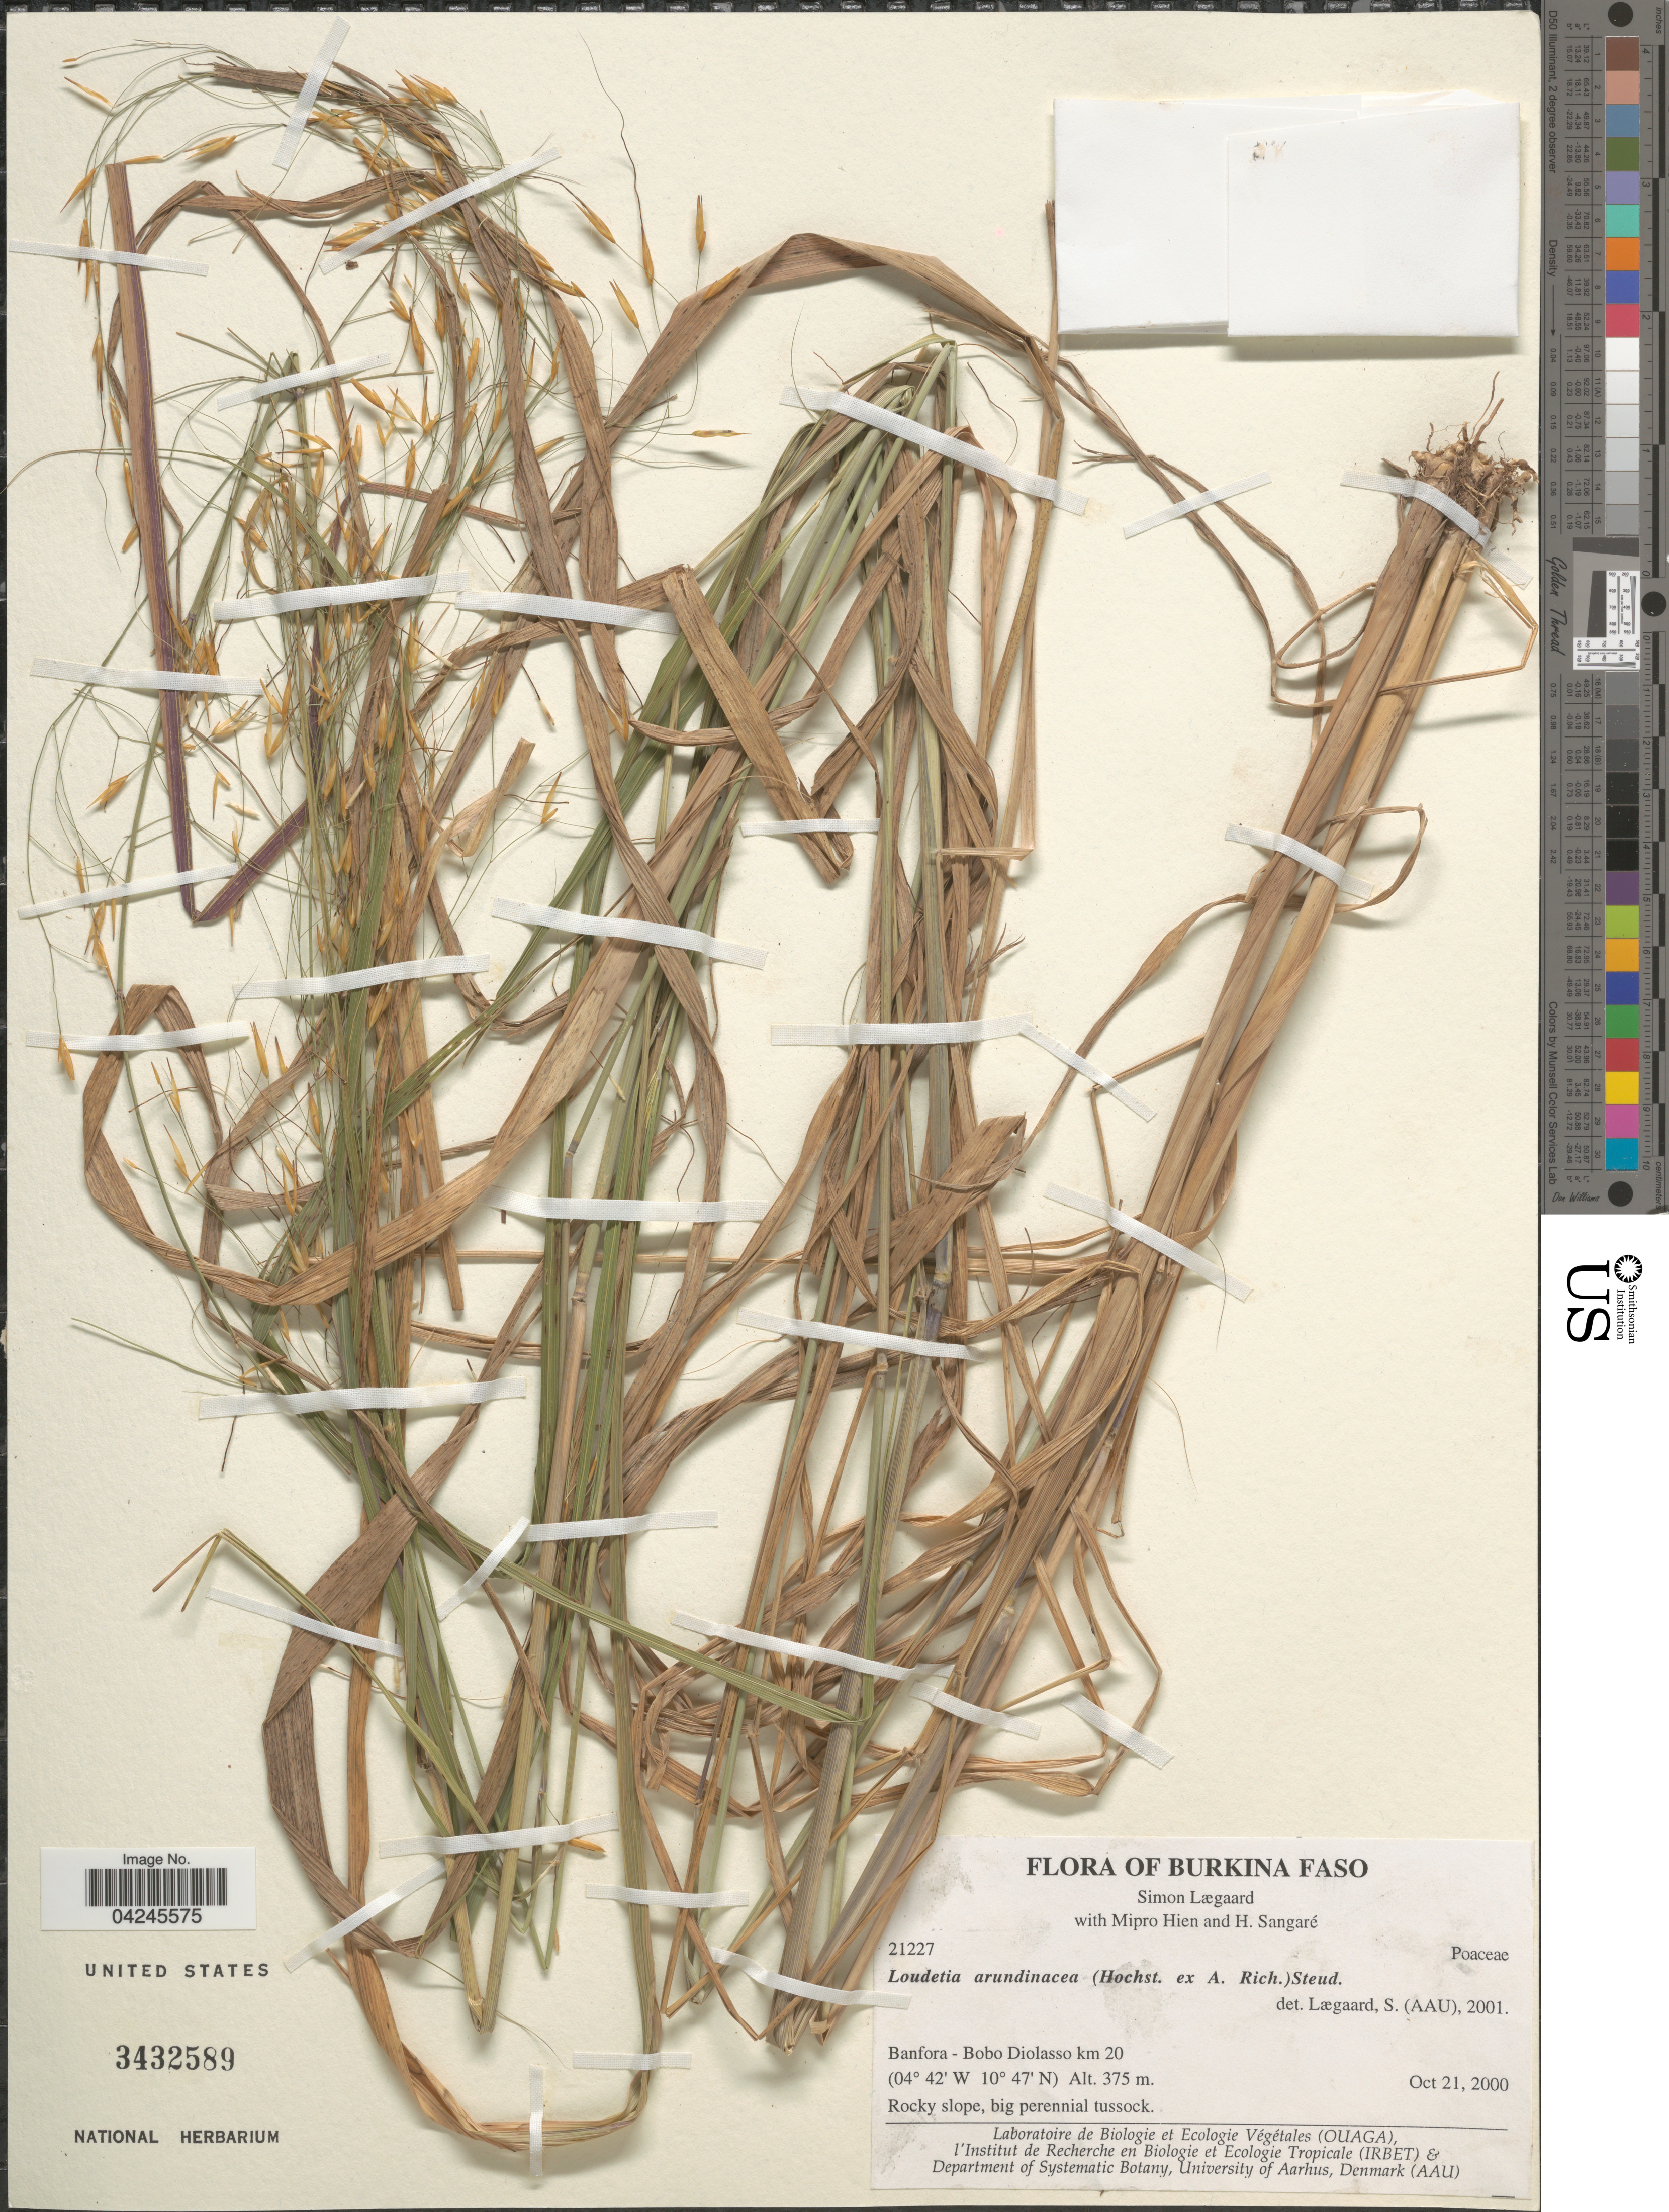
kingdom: Plantae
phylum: Tracheophyta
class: Liliopsida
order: Poales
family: Poaceae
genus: Loudetia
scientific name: Loudetia arundinacea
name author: (Hochst. ex A. Rich.) Steud.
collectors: S. Lægaard, M. Hien & H. Sangaré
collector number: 21227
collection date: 2000-10-21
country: Burkina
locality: Burkina Faso. Banfora - Bobo Diolasso km 20. Rocky slope.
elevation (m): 375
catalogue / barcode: US 3432589